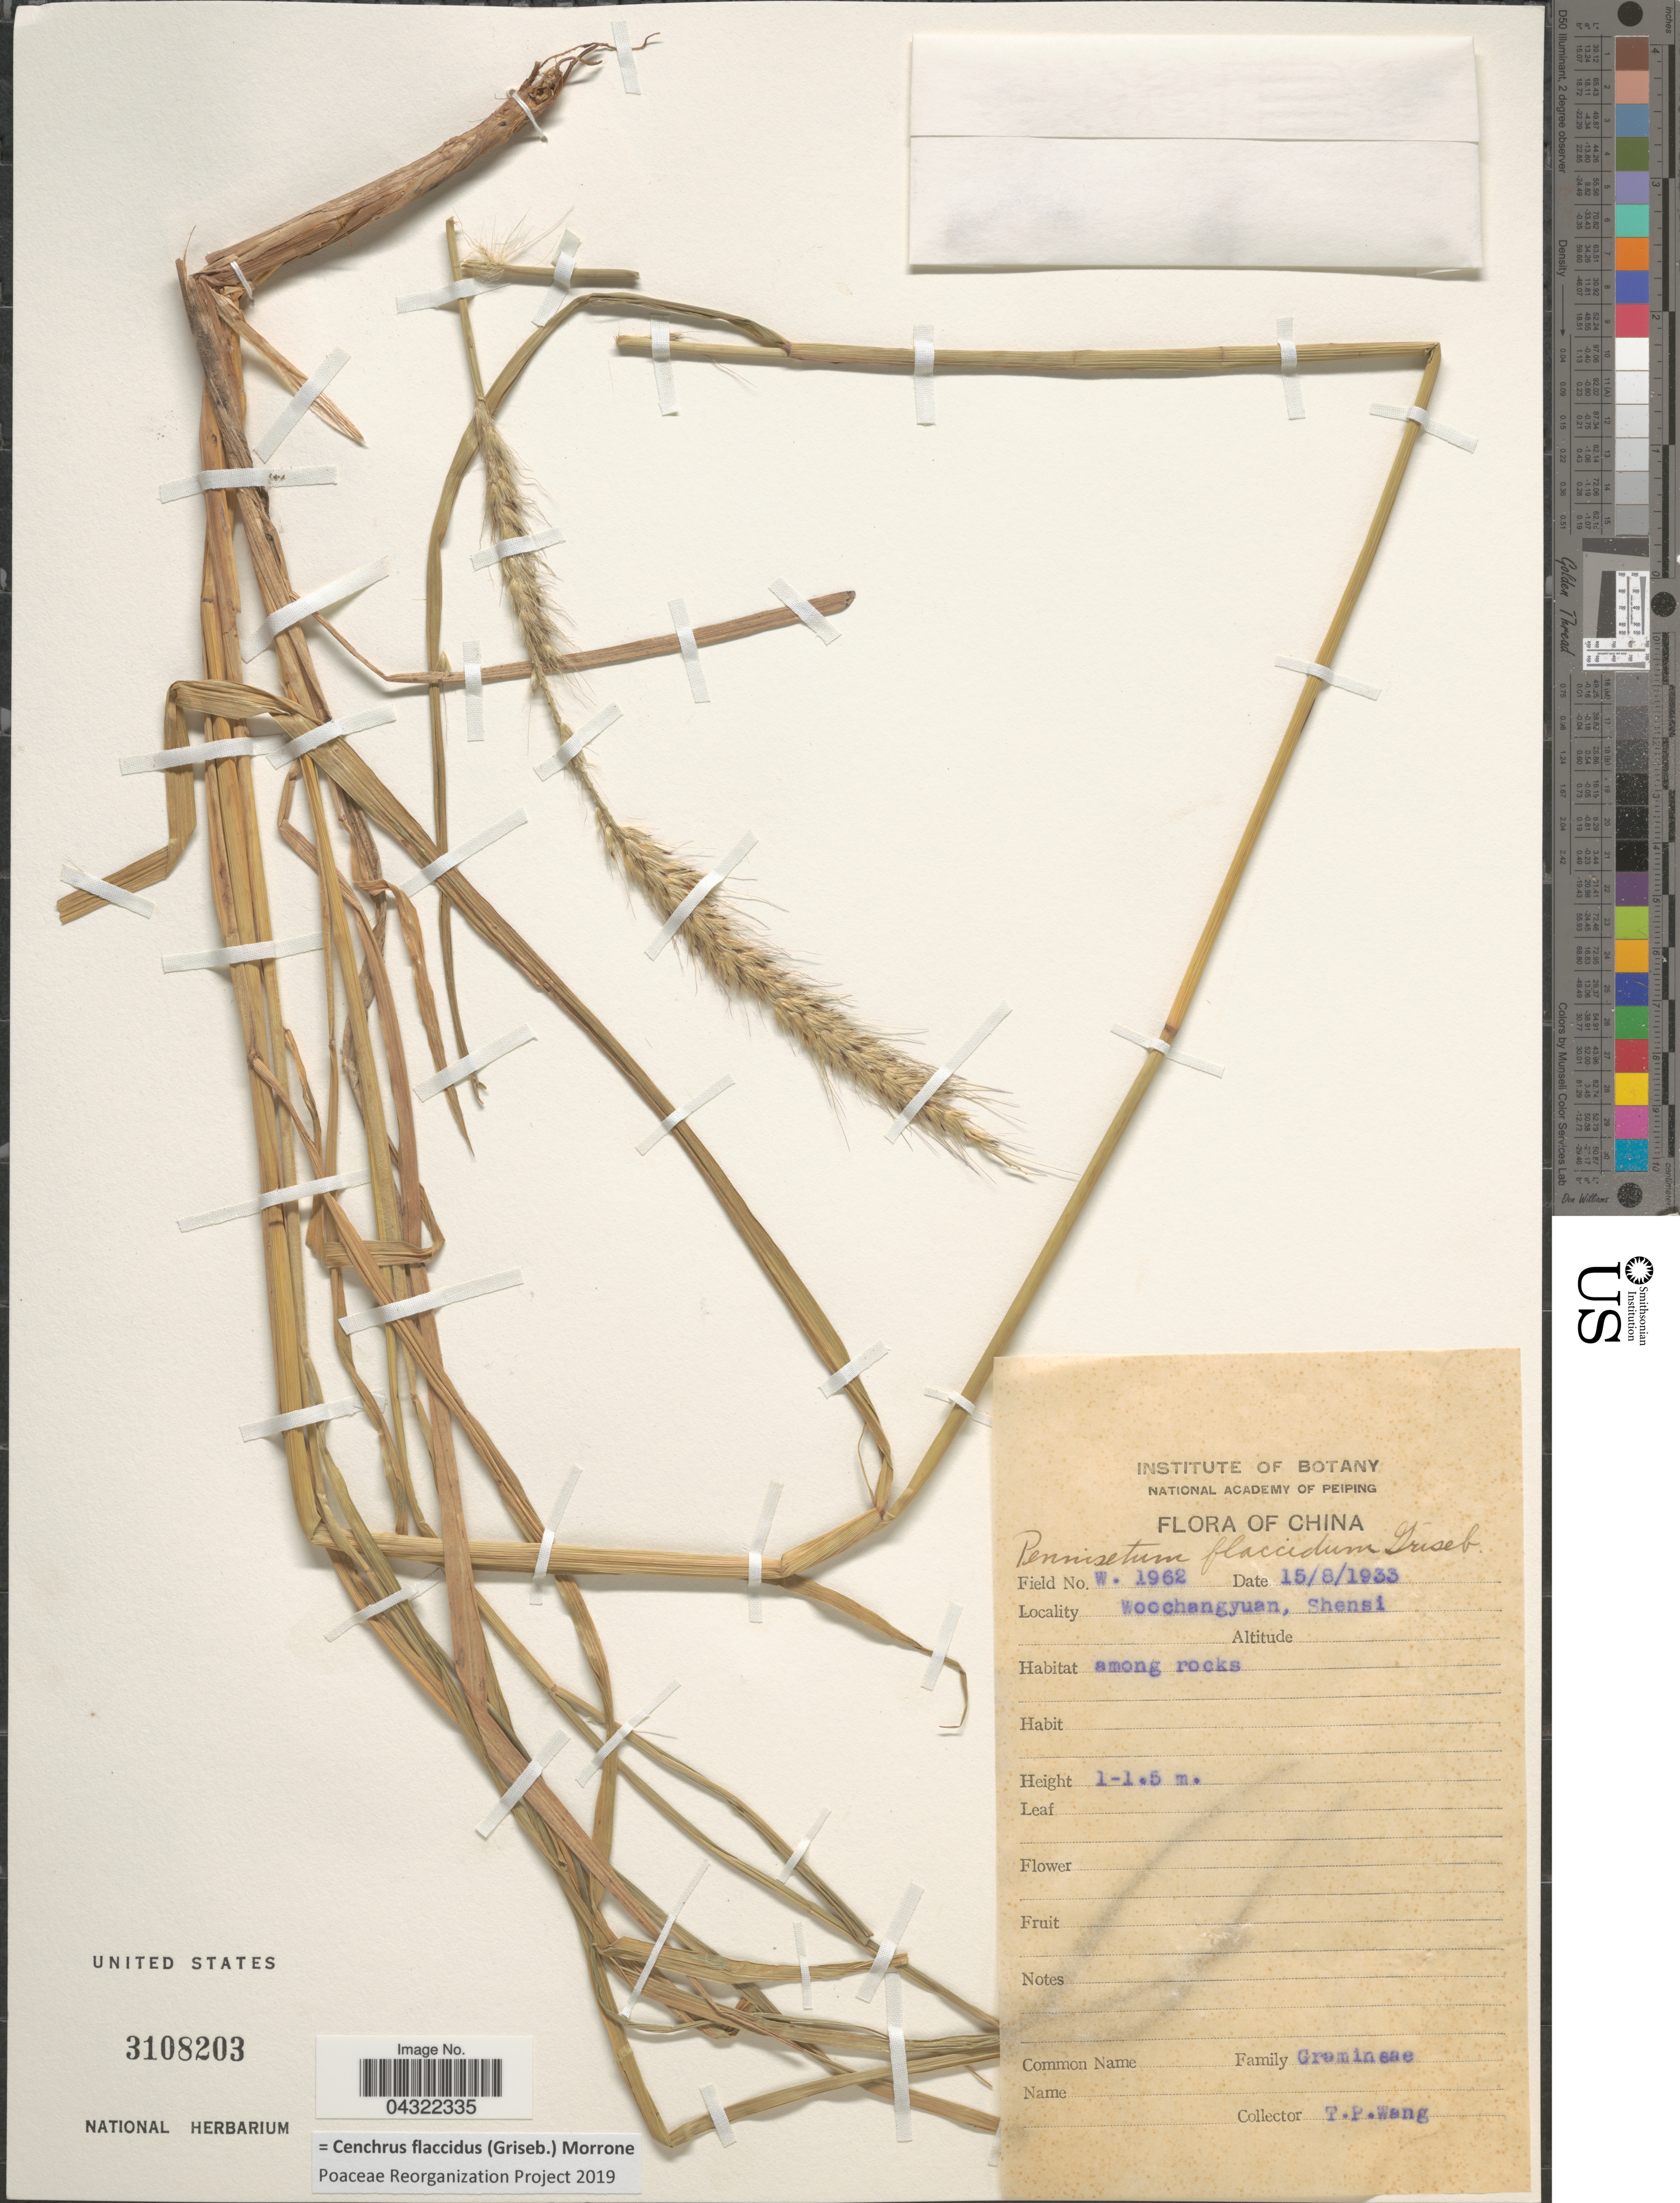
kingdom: Plantae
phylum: Tracheophyta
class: Liliopsida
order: Poales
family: Poaceae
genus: Cenchrus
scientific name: Cenchrus flaccidus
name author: (Griseb.) Morrone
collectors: T. Wang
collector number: W1962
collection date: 1933-08-15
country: China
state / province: Shaanxi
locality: Woochangyuan, Shensi.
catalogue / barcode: US 3108203